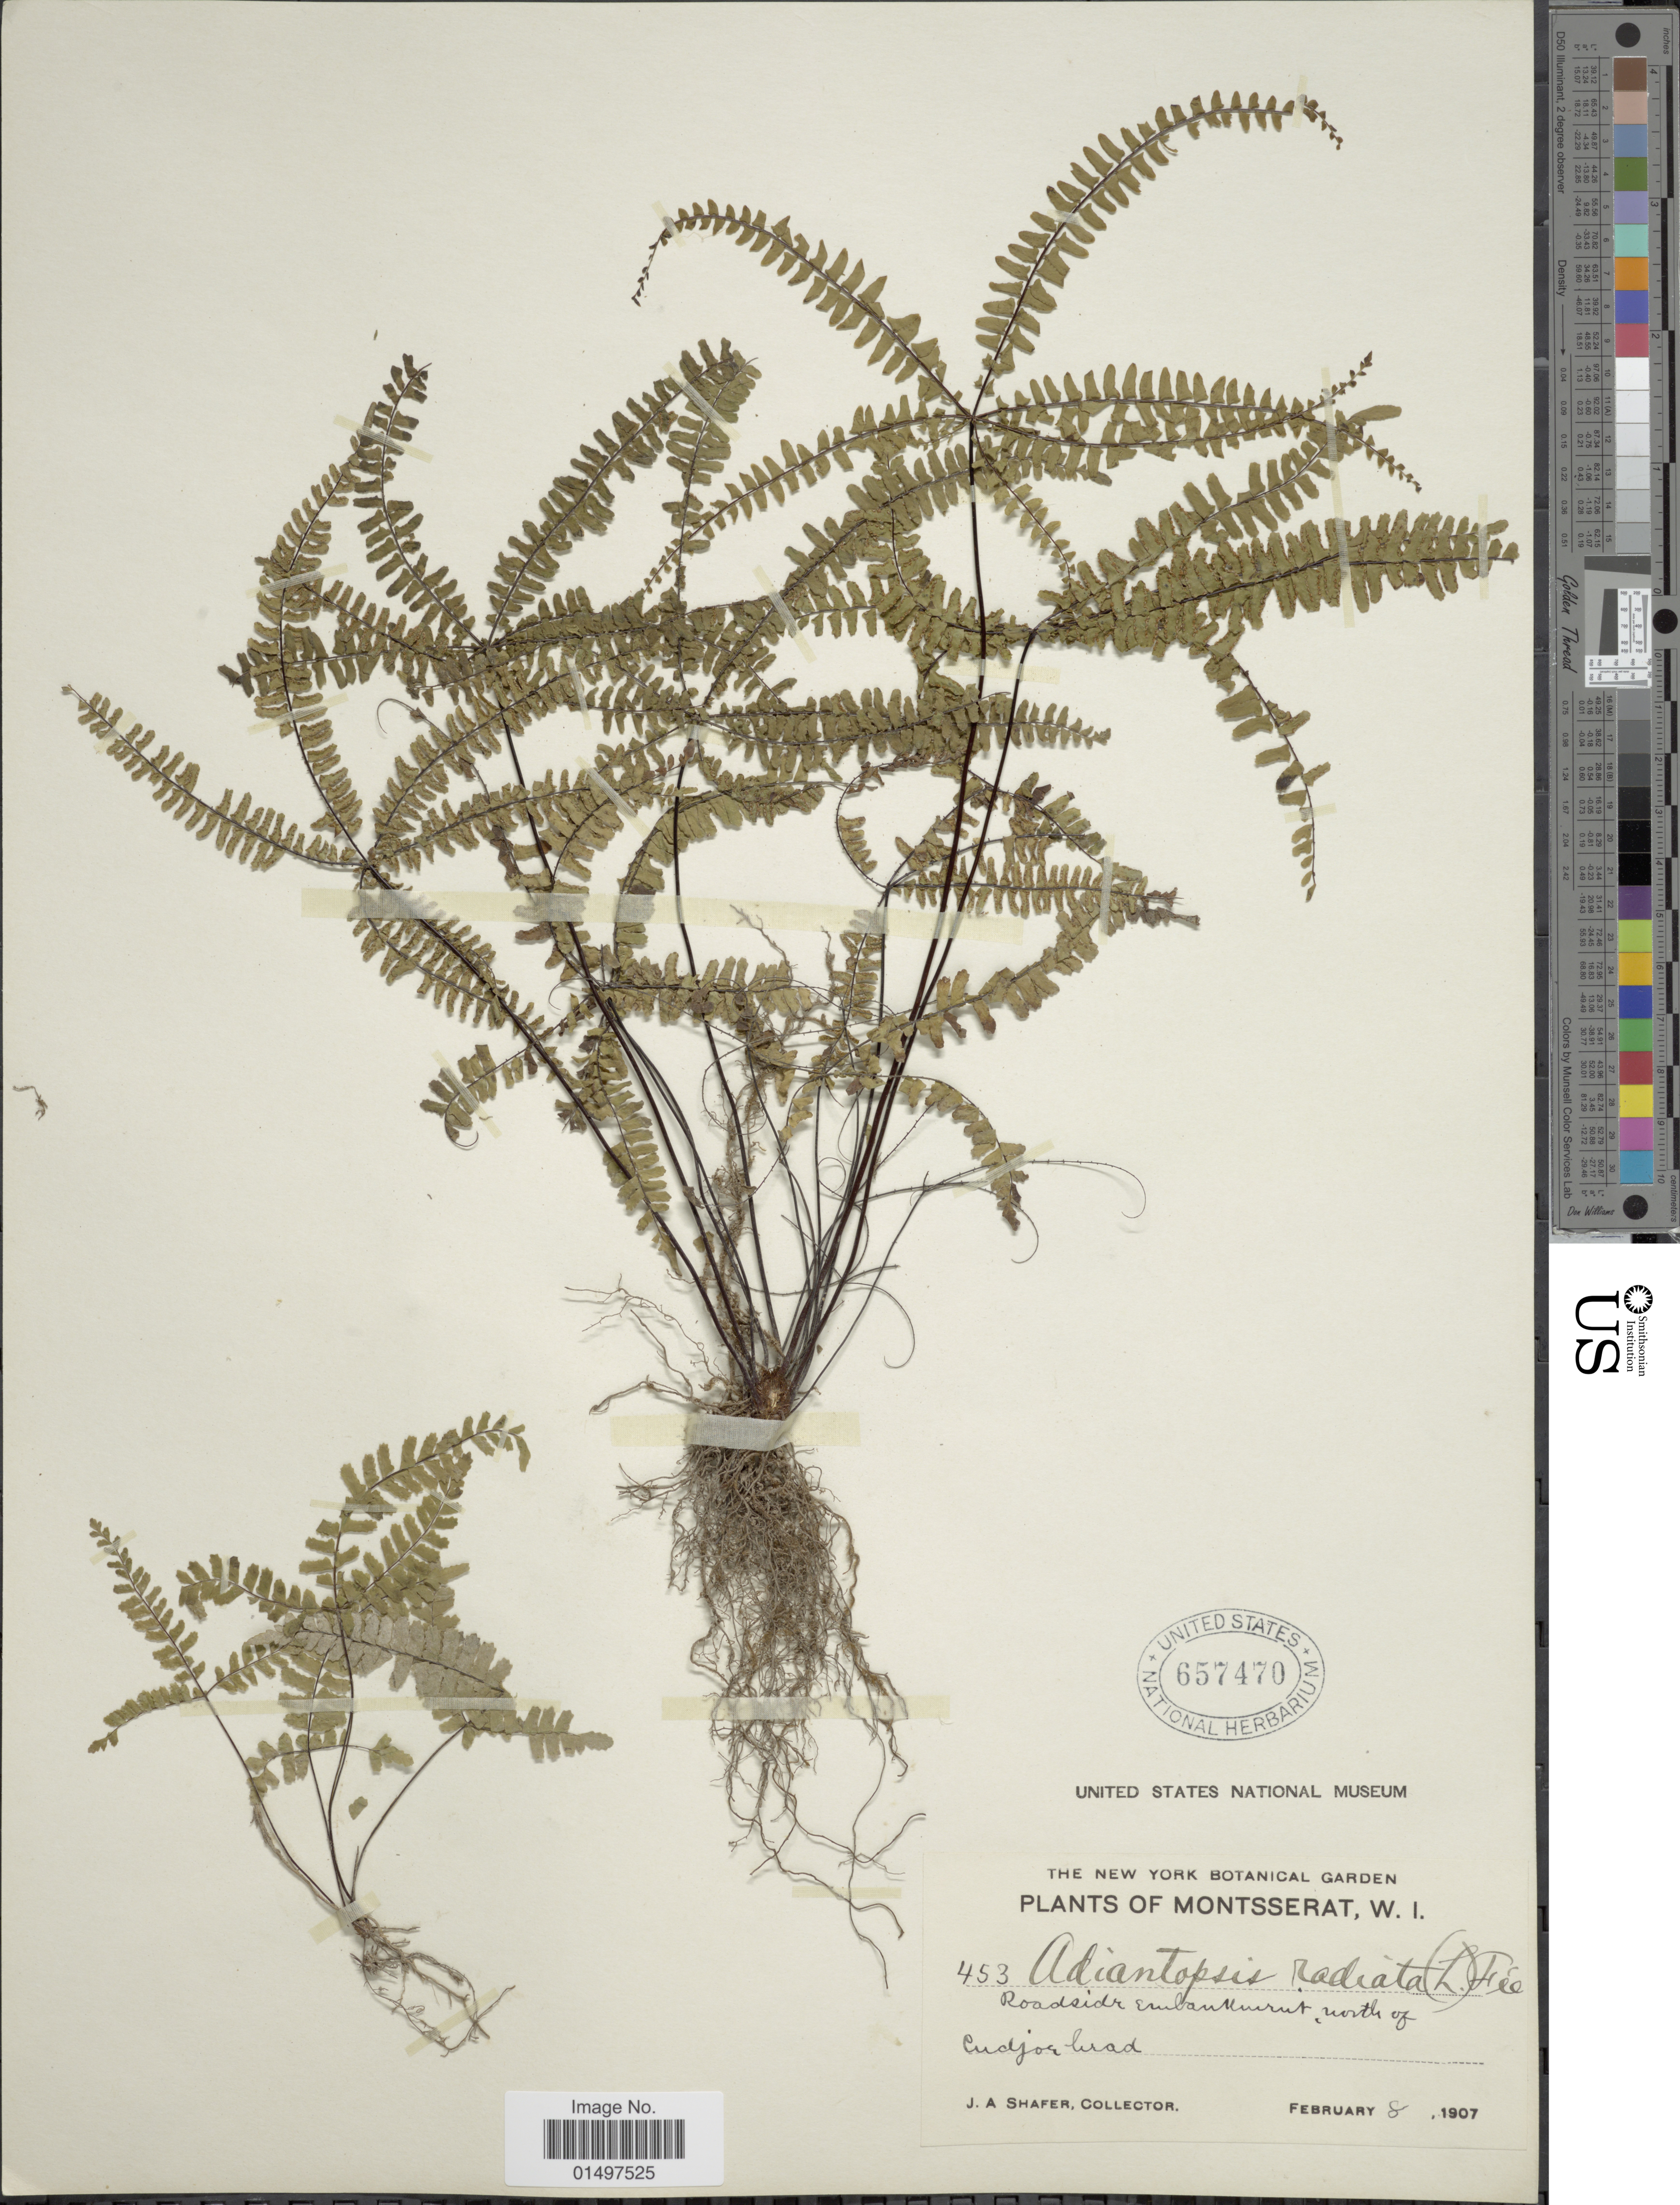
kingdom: Plantae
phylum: Tracheophyta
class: Polypodiopsida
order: Polypodiales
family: Pteridaceae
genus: Adiantopsis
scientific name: Adiantopsis radiata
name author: (L.) Fée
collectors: J. A. Shafer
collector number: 453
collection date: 1907-02-08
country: Montserrat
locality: North of Cudjoe Head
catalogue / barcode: US 657470